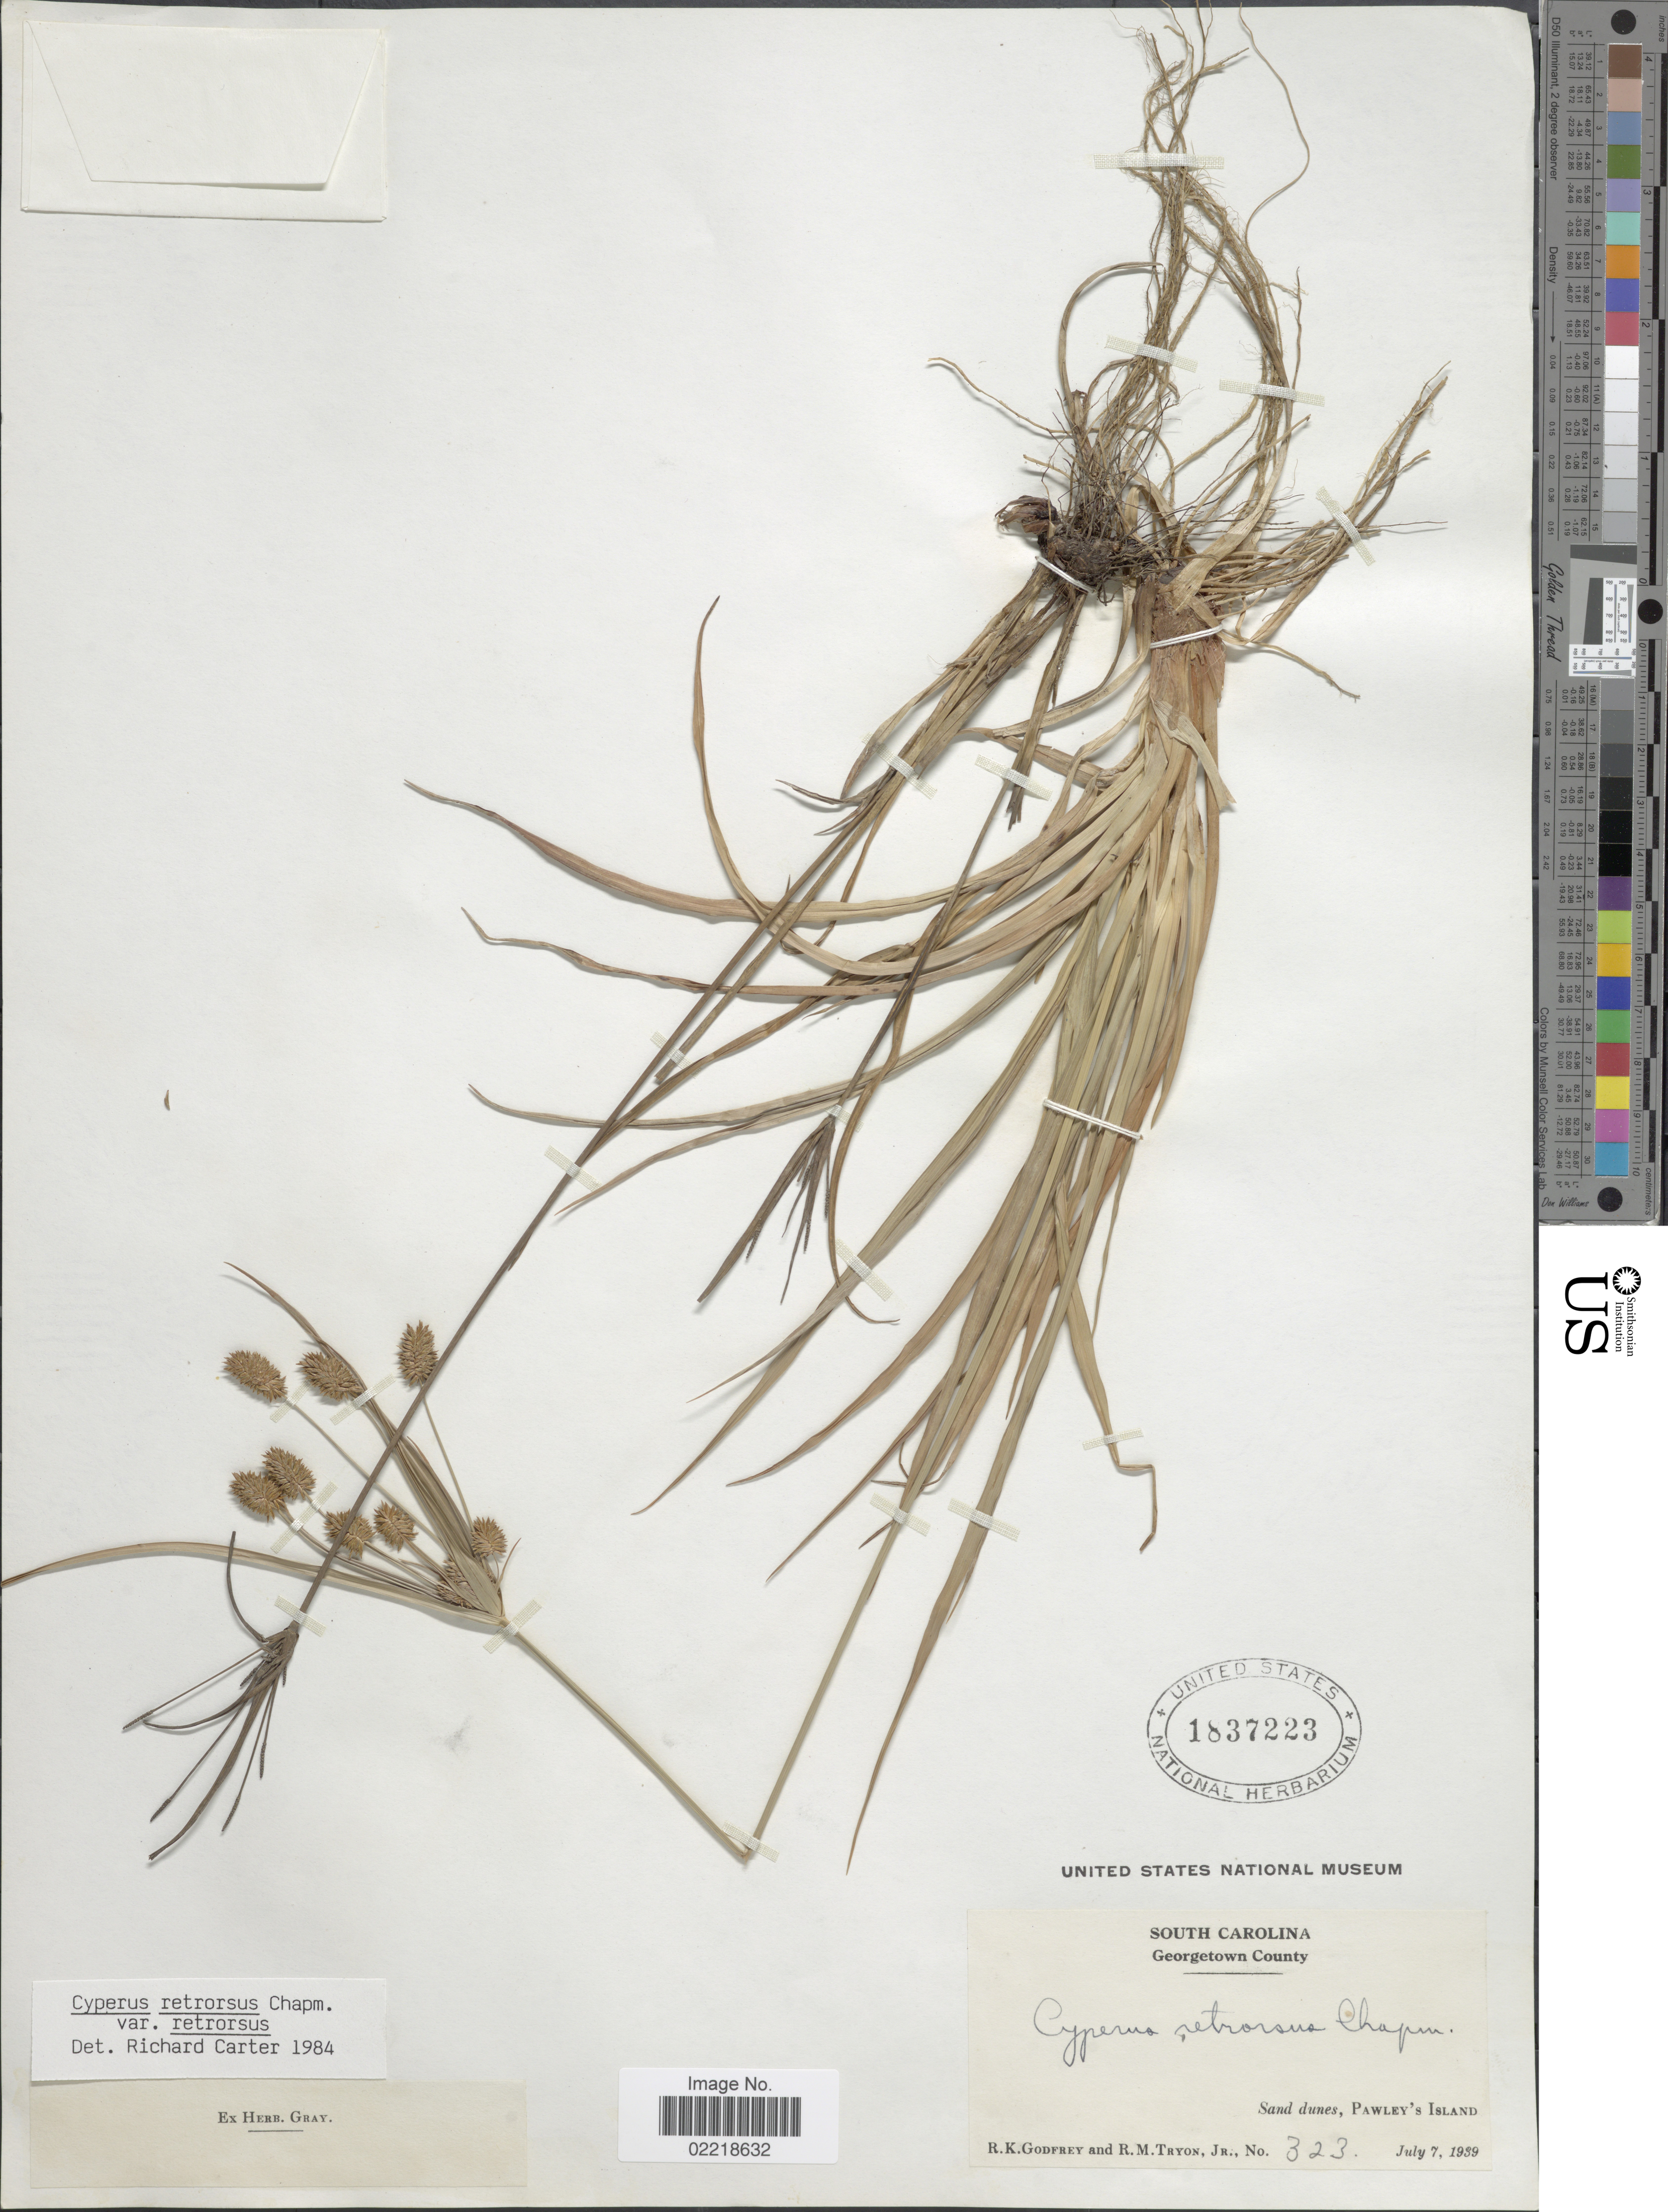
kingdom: Plantae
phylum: Tracheophyta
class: Liliopsida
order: Poales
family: Cyperaceae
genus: Cyperus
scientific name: Cyperus retrorsus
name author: Chapm.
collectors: R. K. Godfrey & R. M. Tryon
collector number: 323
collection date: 1939-07-07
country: United States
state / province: South Carolina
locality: Georgetown County. Pawley's Island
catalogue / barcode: US 1837223